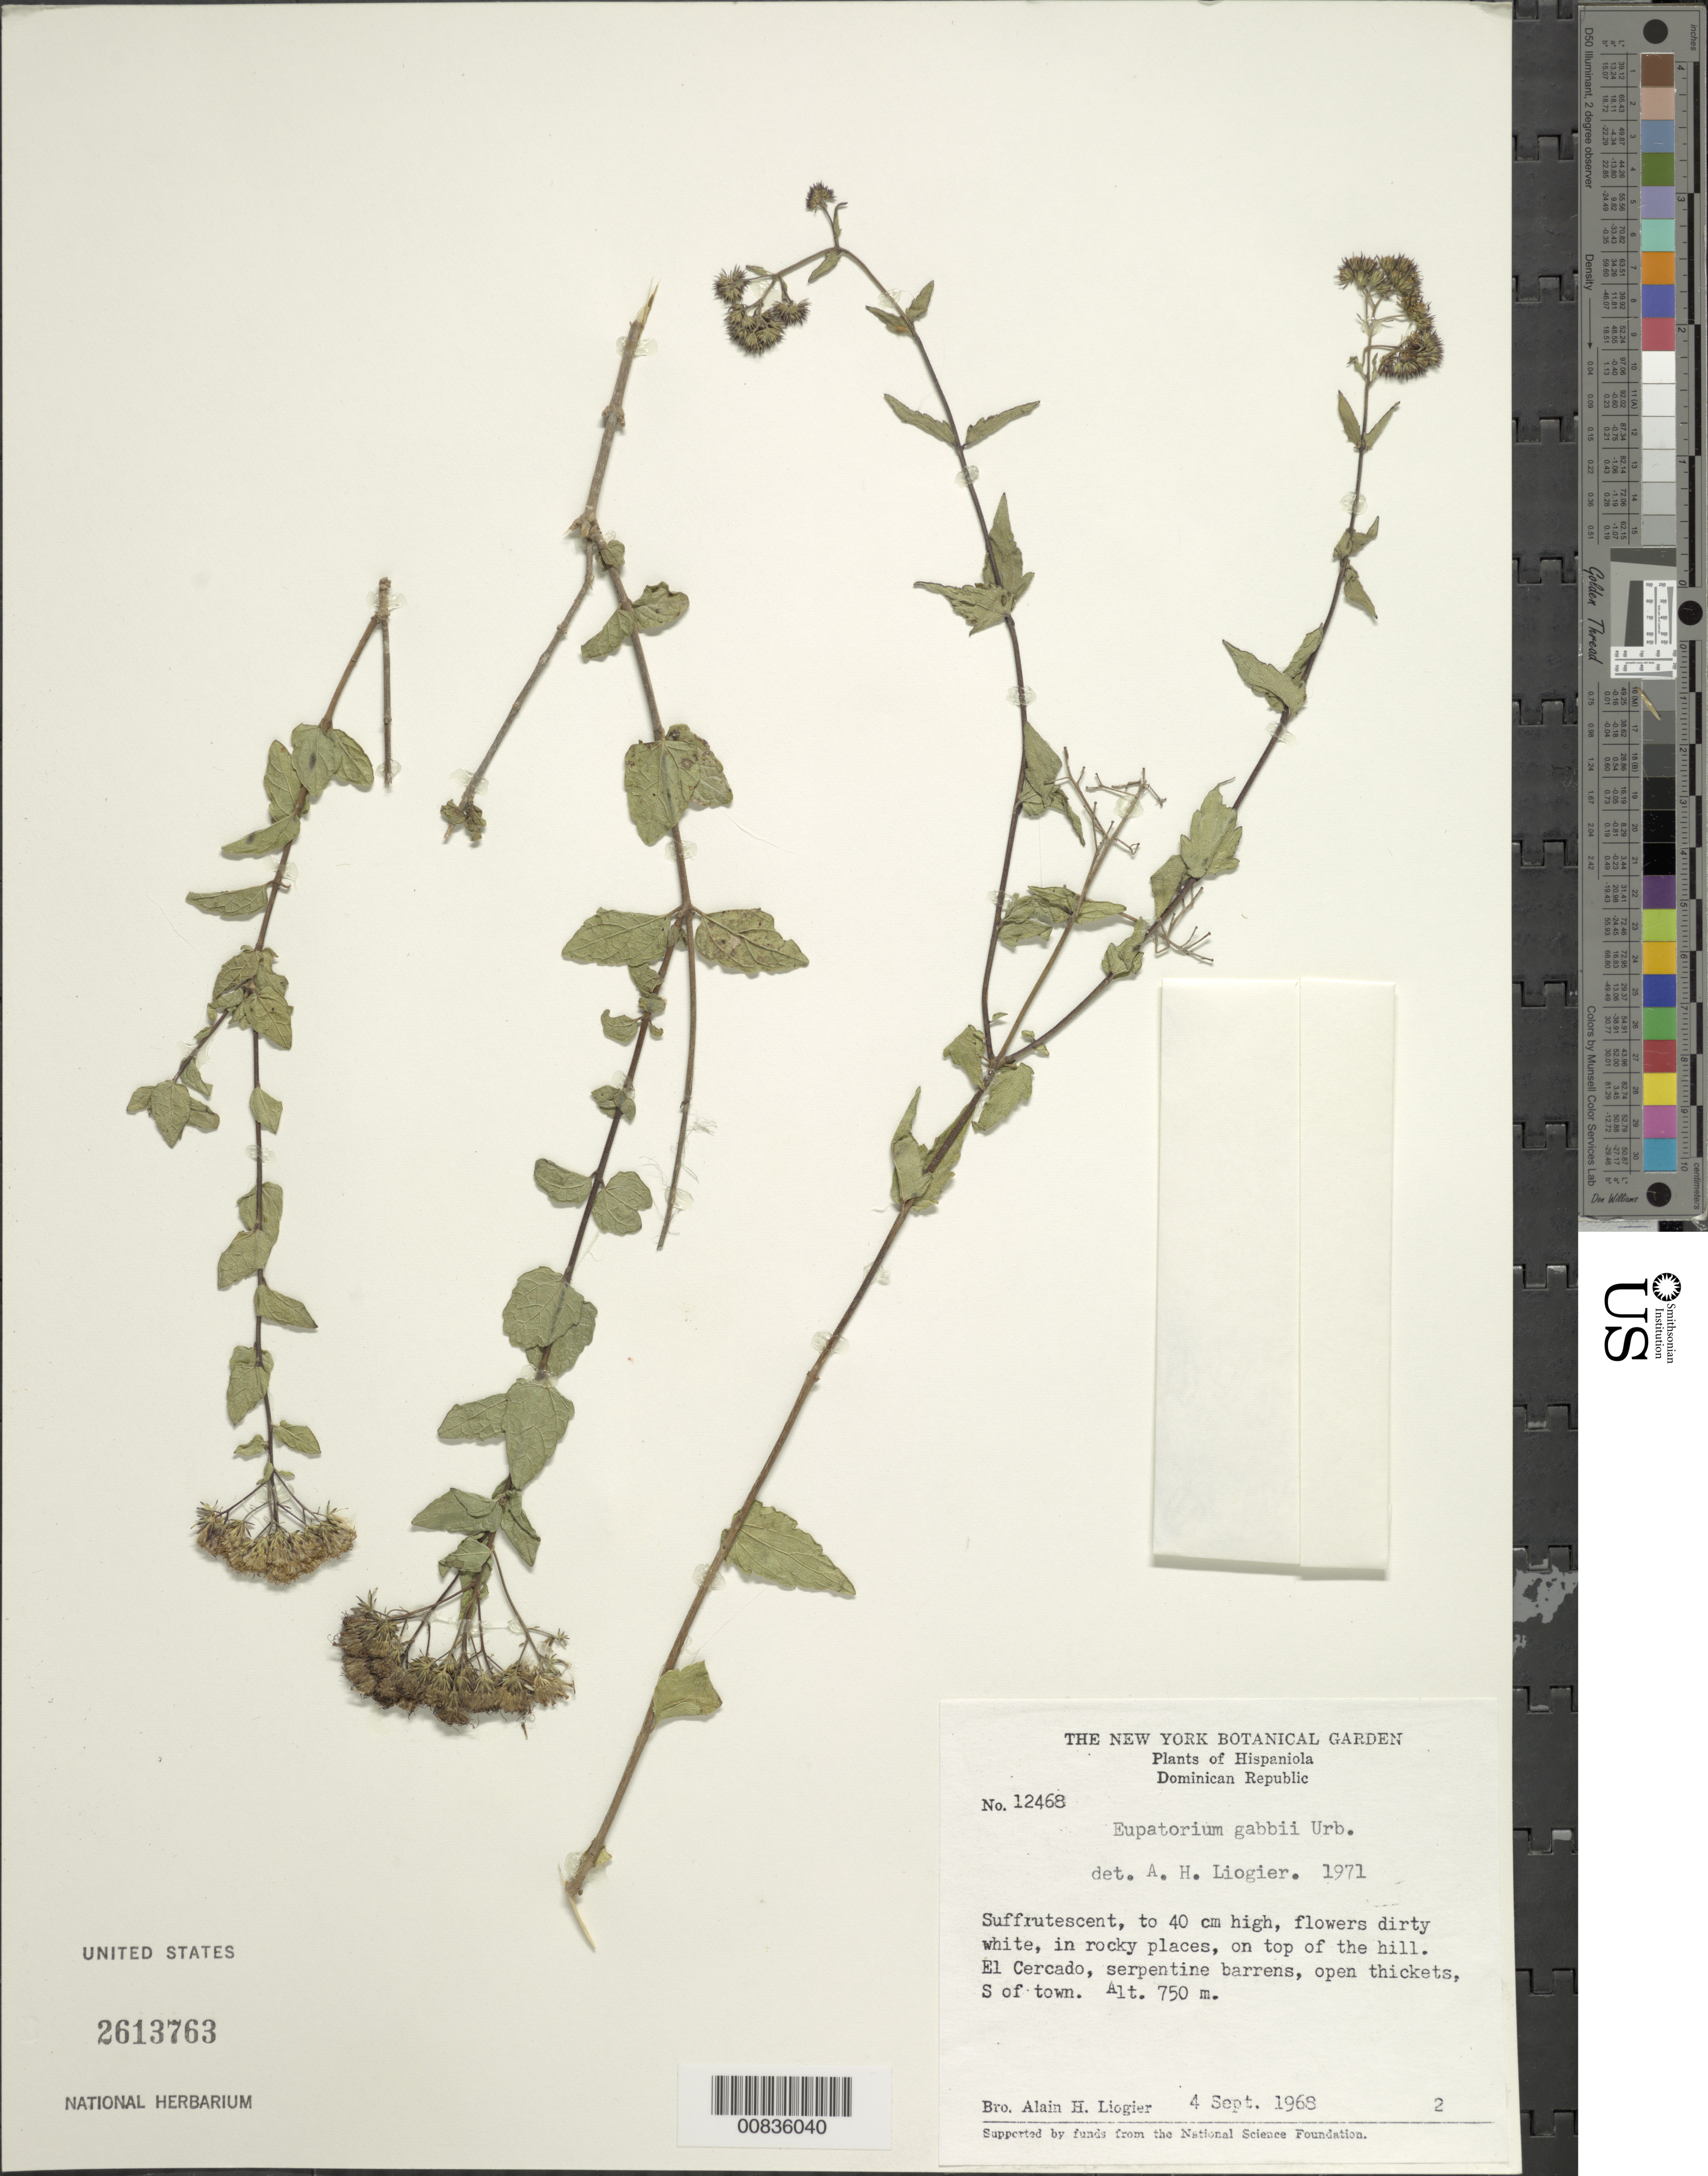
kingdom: Plantae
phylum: Tracheophyta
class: Magnoliopsida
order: Asterales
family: Asteraceae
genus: Koanophyllon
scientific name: Koanophyllon gabbii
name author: (Urb.) R.M. King & H. Rob.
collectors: A. H. Liogier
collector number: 12468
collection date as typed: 04 Sep 1968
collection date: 1968-09-04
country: Dominican Republic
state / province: San Juan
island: Hispaniola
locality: El Cercado, S of town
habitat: In rocky places and open thickets on top of the hill of serpentine barrens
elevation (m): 750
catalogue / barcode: US 2613763